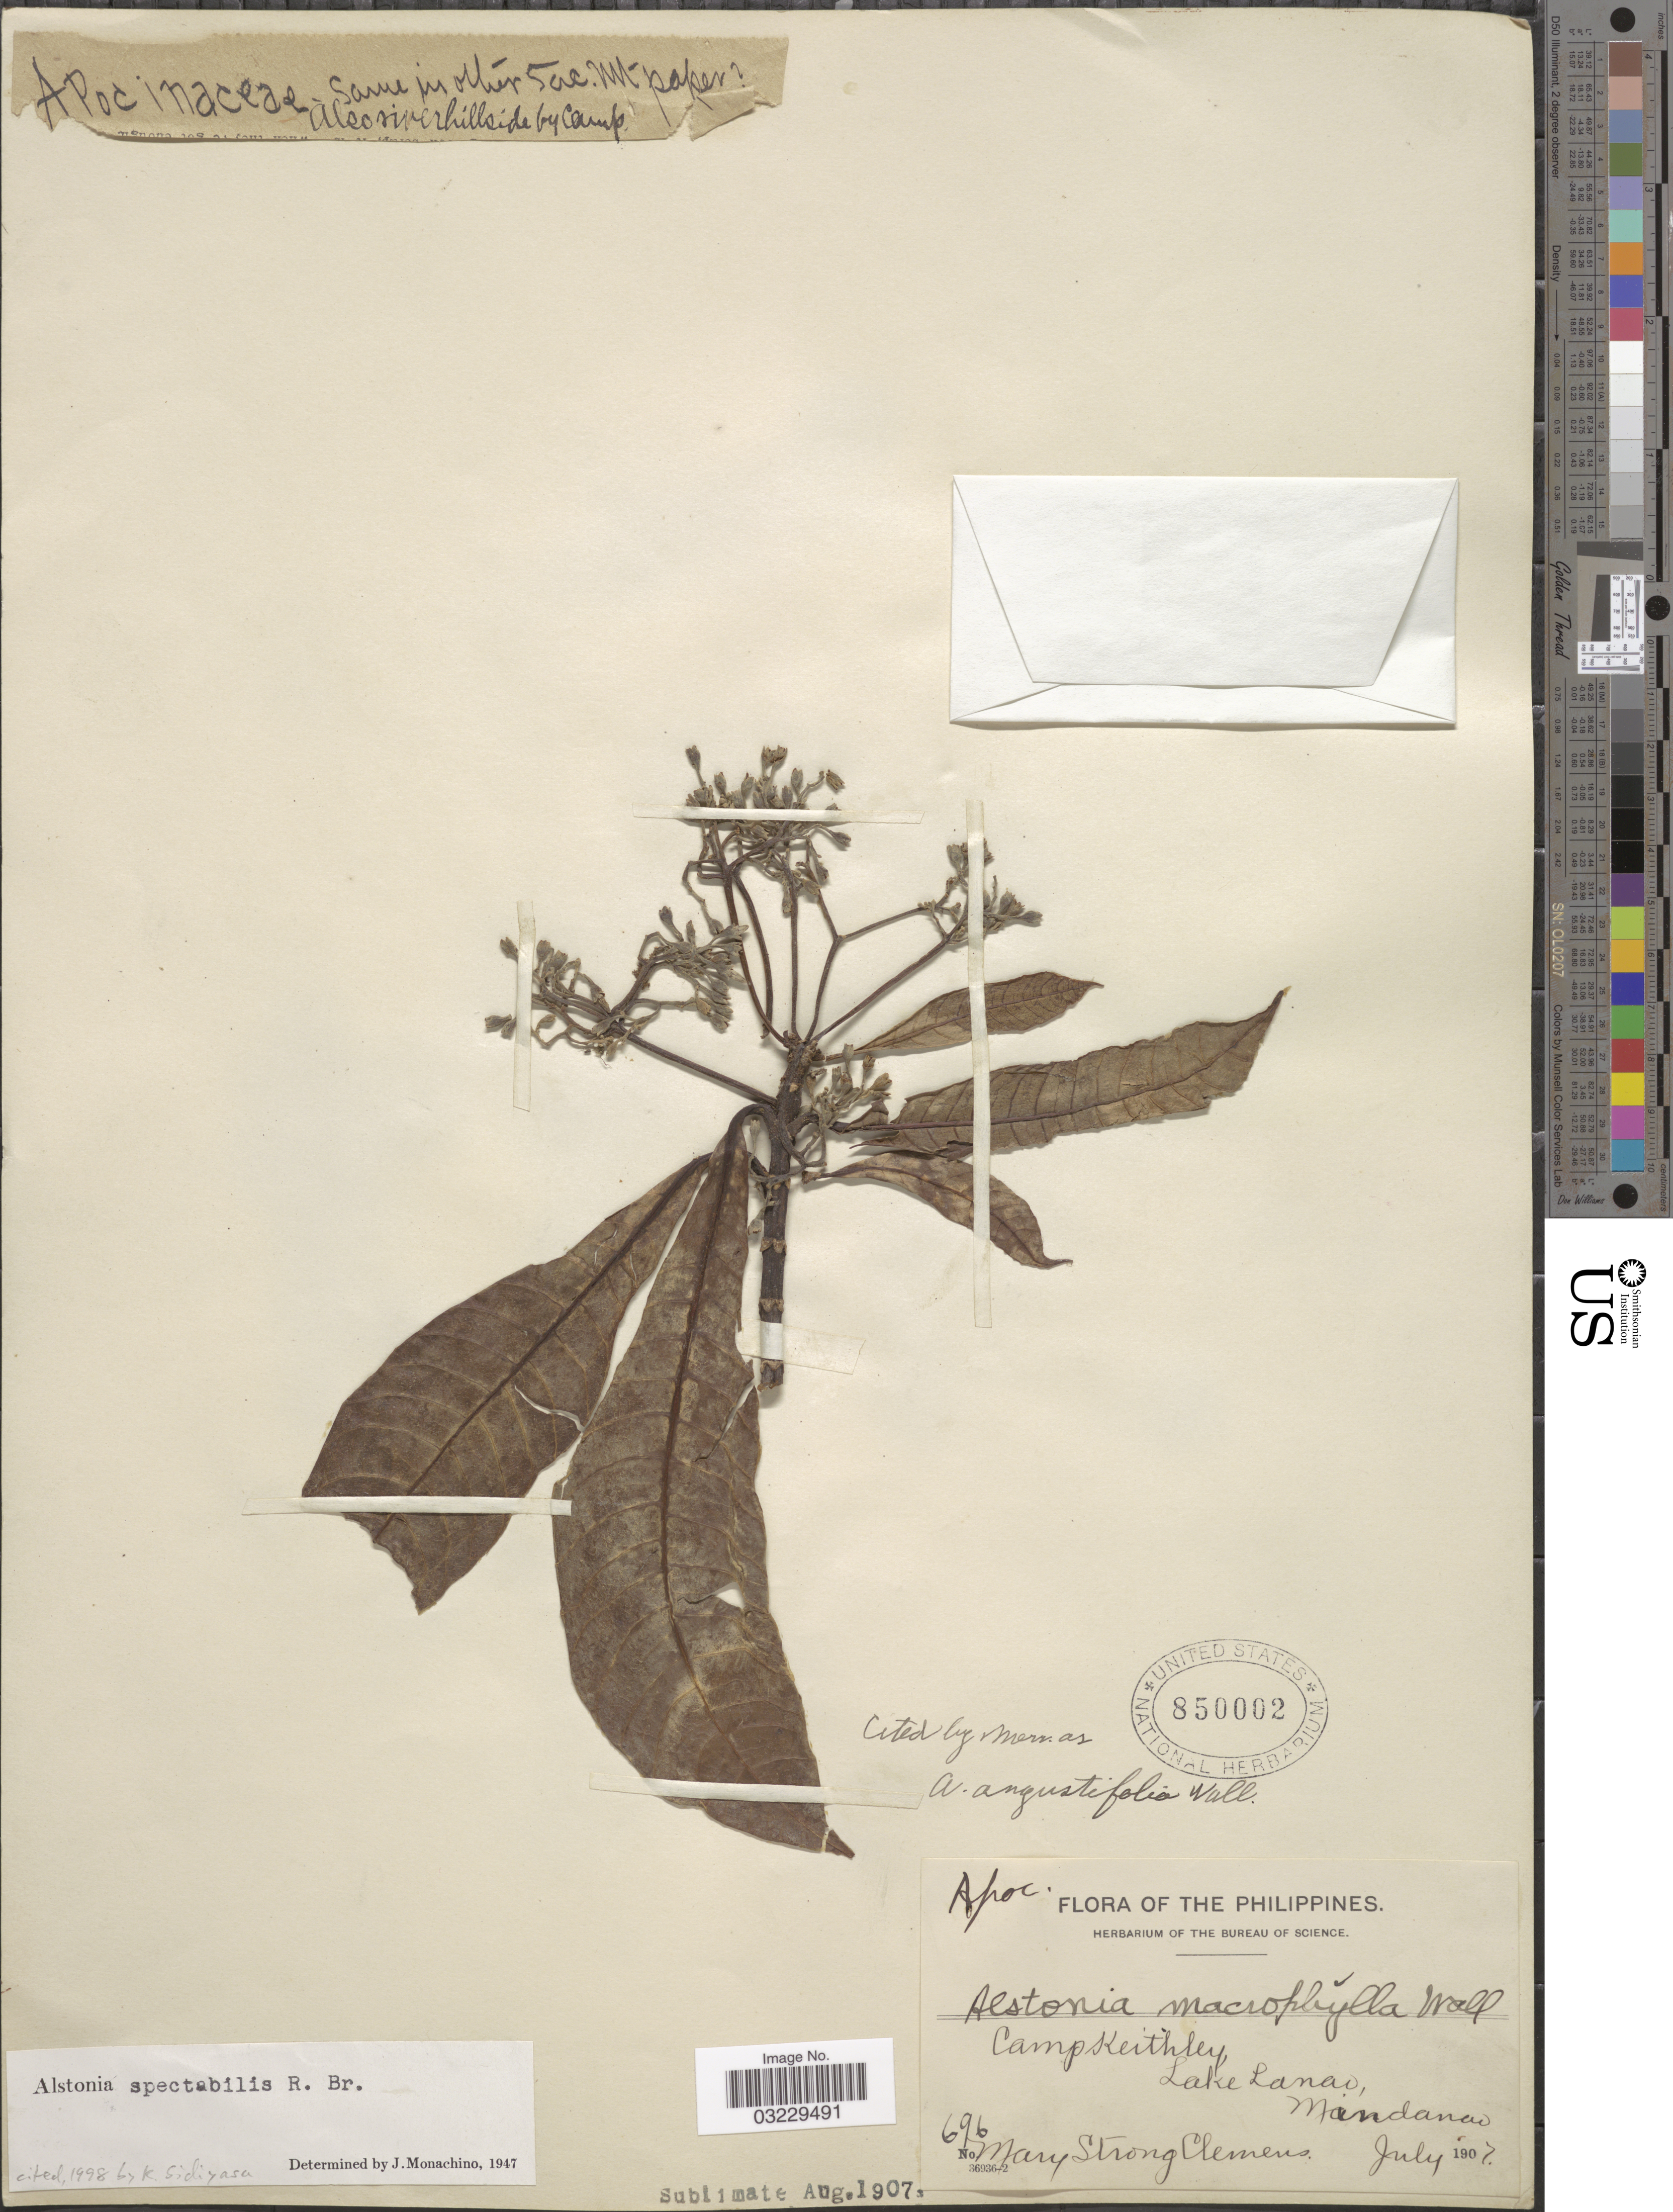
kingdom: Plantae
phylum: Tracheophyta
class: Magnoliopsida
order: Gentianales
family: Apocynaceae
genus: Alstonia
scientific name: Alstonia spectabilis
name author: R. Br.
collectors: M. S. Clemens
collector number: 696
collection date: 1907-07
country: Philippines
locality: Camp Keithley, Lake Lanao, Mindanao.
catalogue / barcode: US 850002